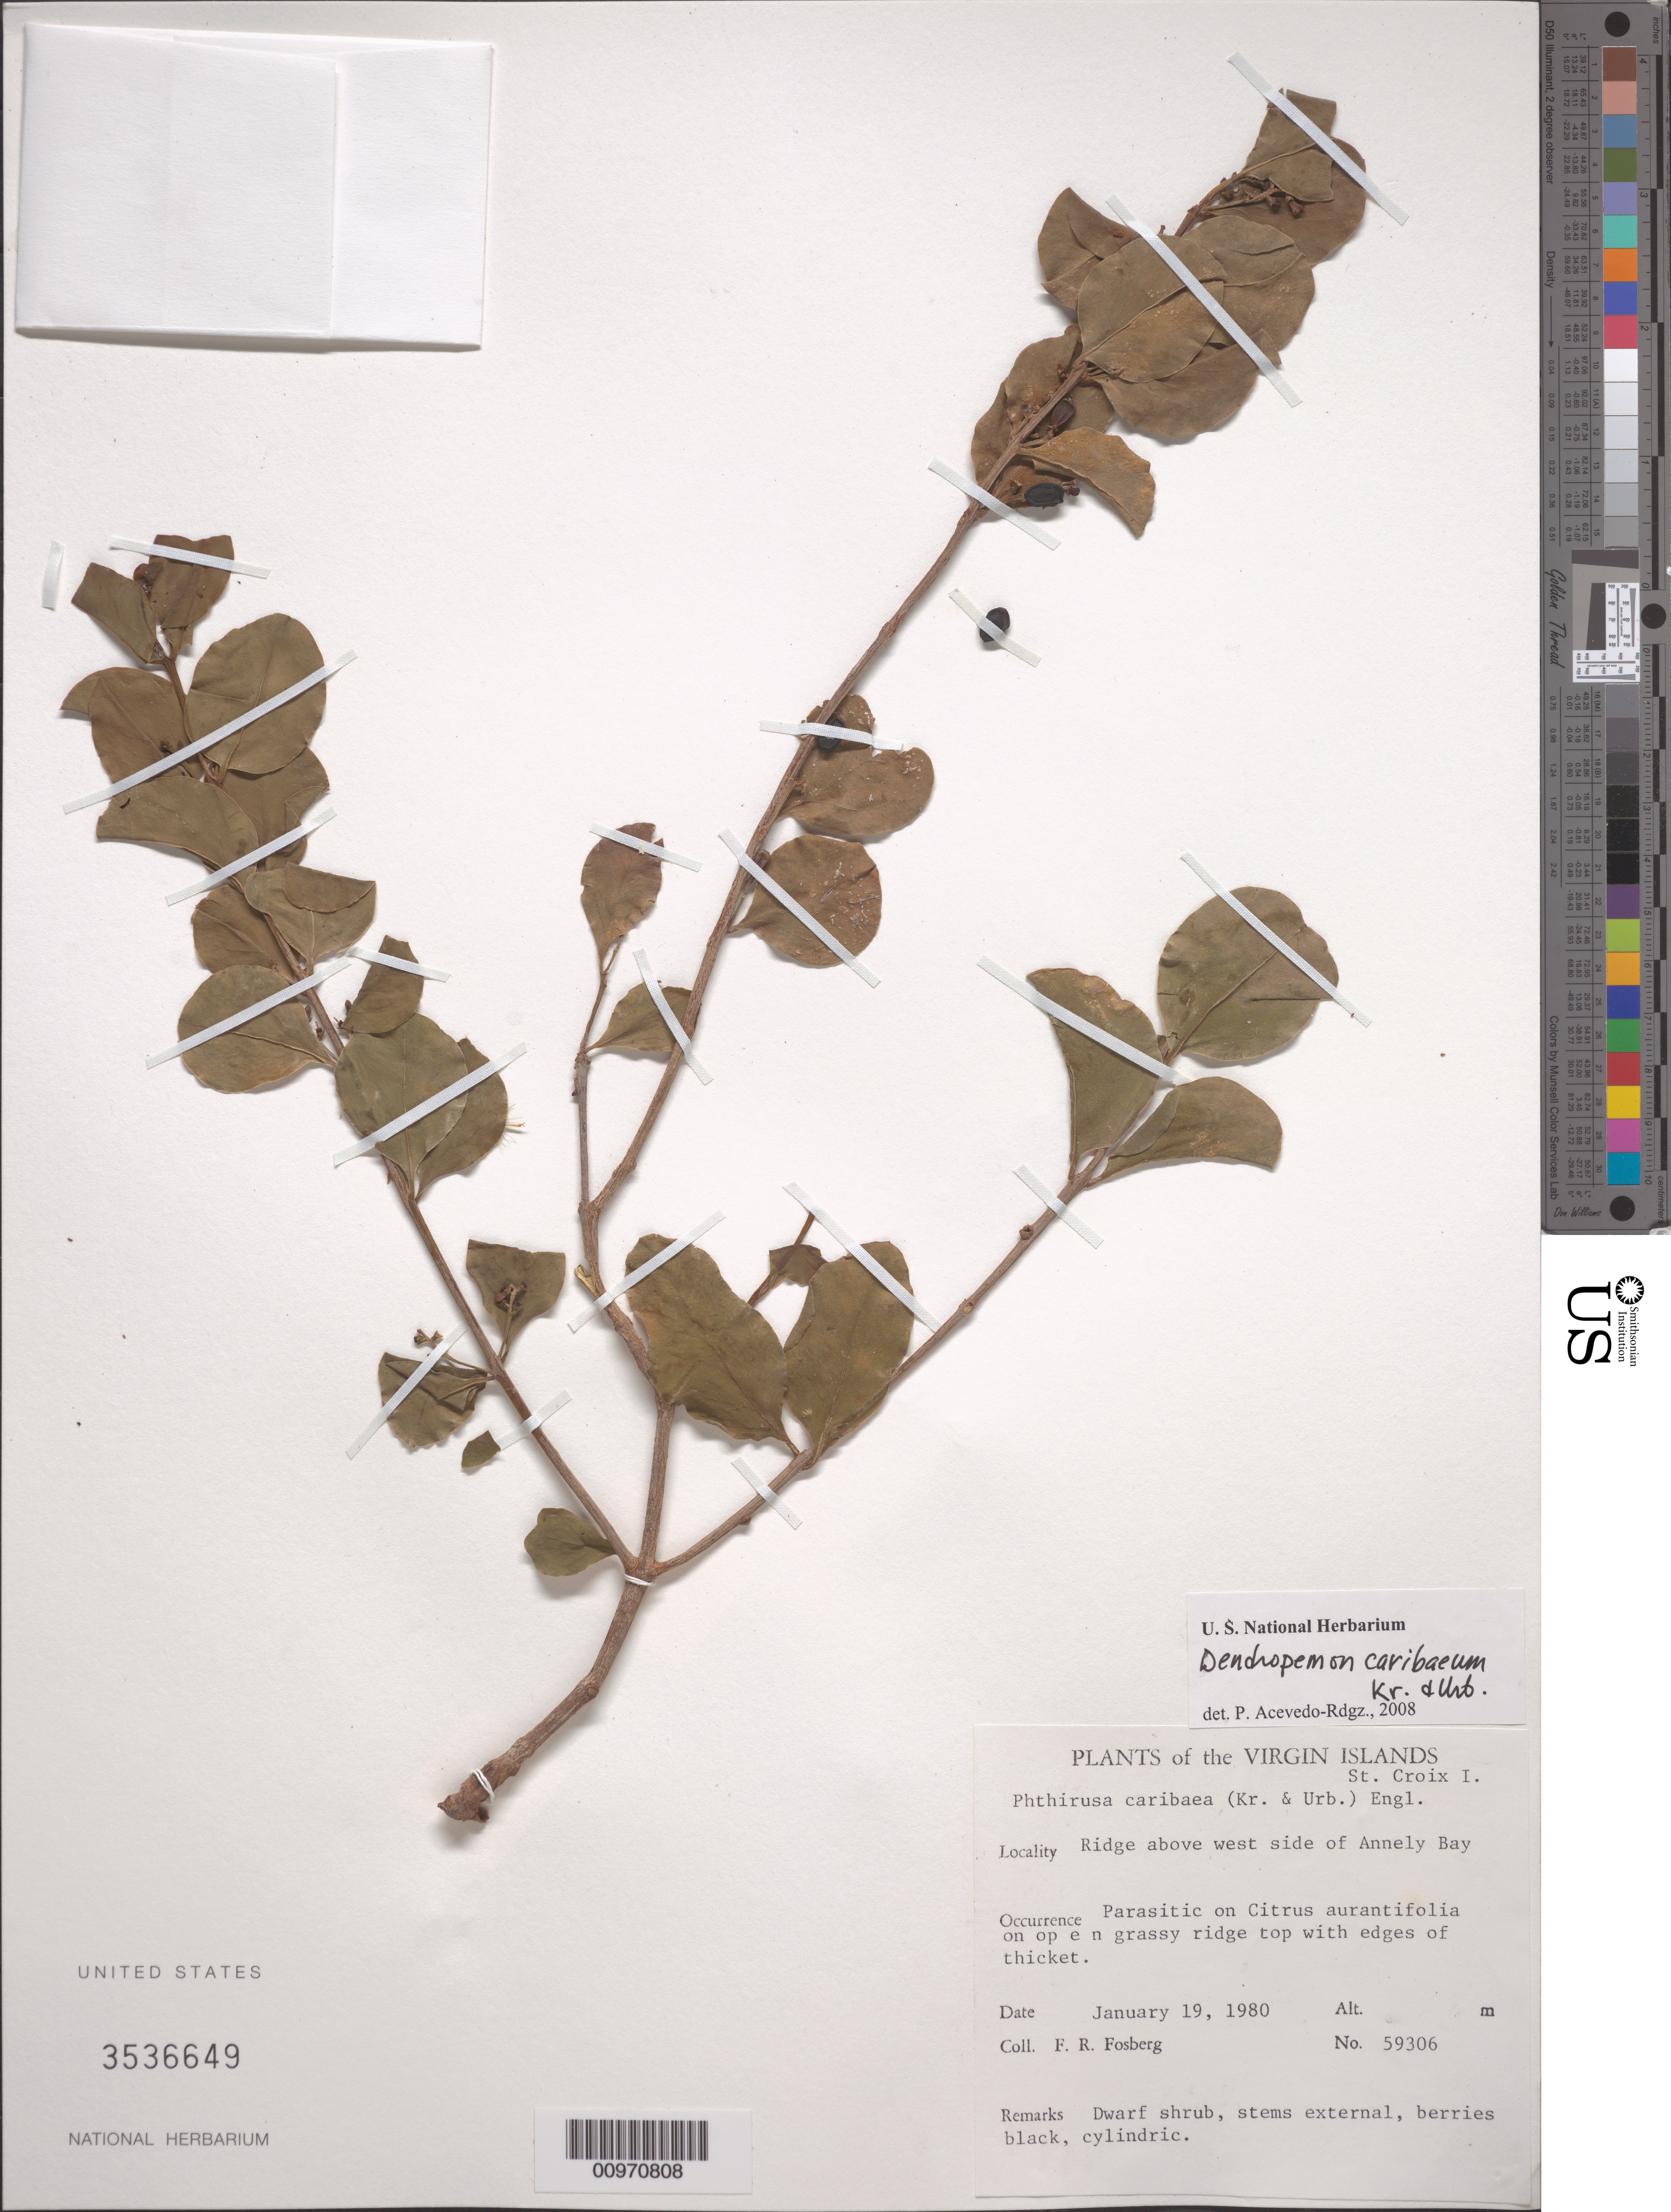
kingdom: Plantae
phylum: Tracheophyta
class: Magnoliopsida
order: Santalales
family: Loranthaceae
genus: Dendropemon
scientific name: Dendropemon caribaeus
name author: Krug & Urb.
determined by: Acevedo-Rodríguez, P., (BOT), Smithsonian Institution - National Museum of Natural History (UNITED STATES)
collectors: F. R. Fosberg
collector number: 59306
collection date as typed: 19 Jan 1980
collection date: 1980-01-19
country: U.S. Virgin Islands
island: St. Croix I.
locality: Ridge above west side of Annely Bay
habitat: Parasitic on Citrus aurantifolia on open grassy ridge top with edges of thicket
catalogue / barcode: US 3536649